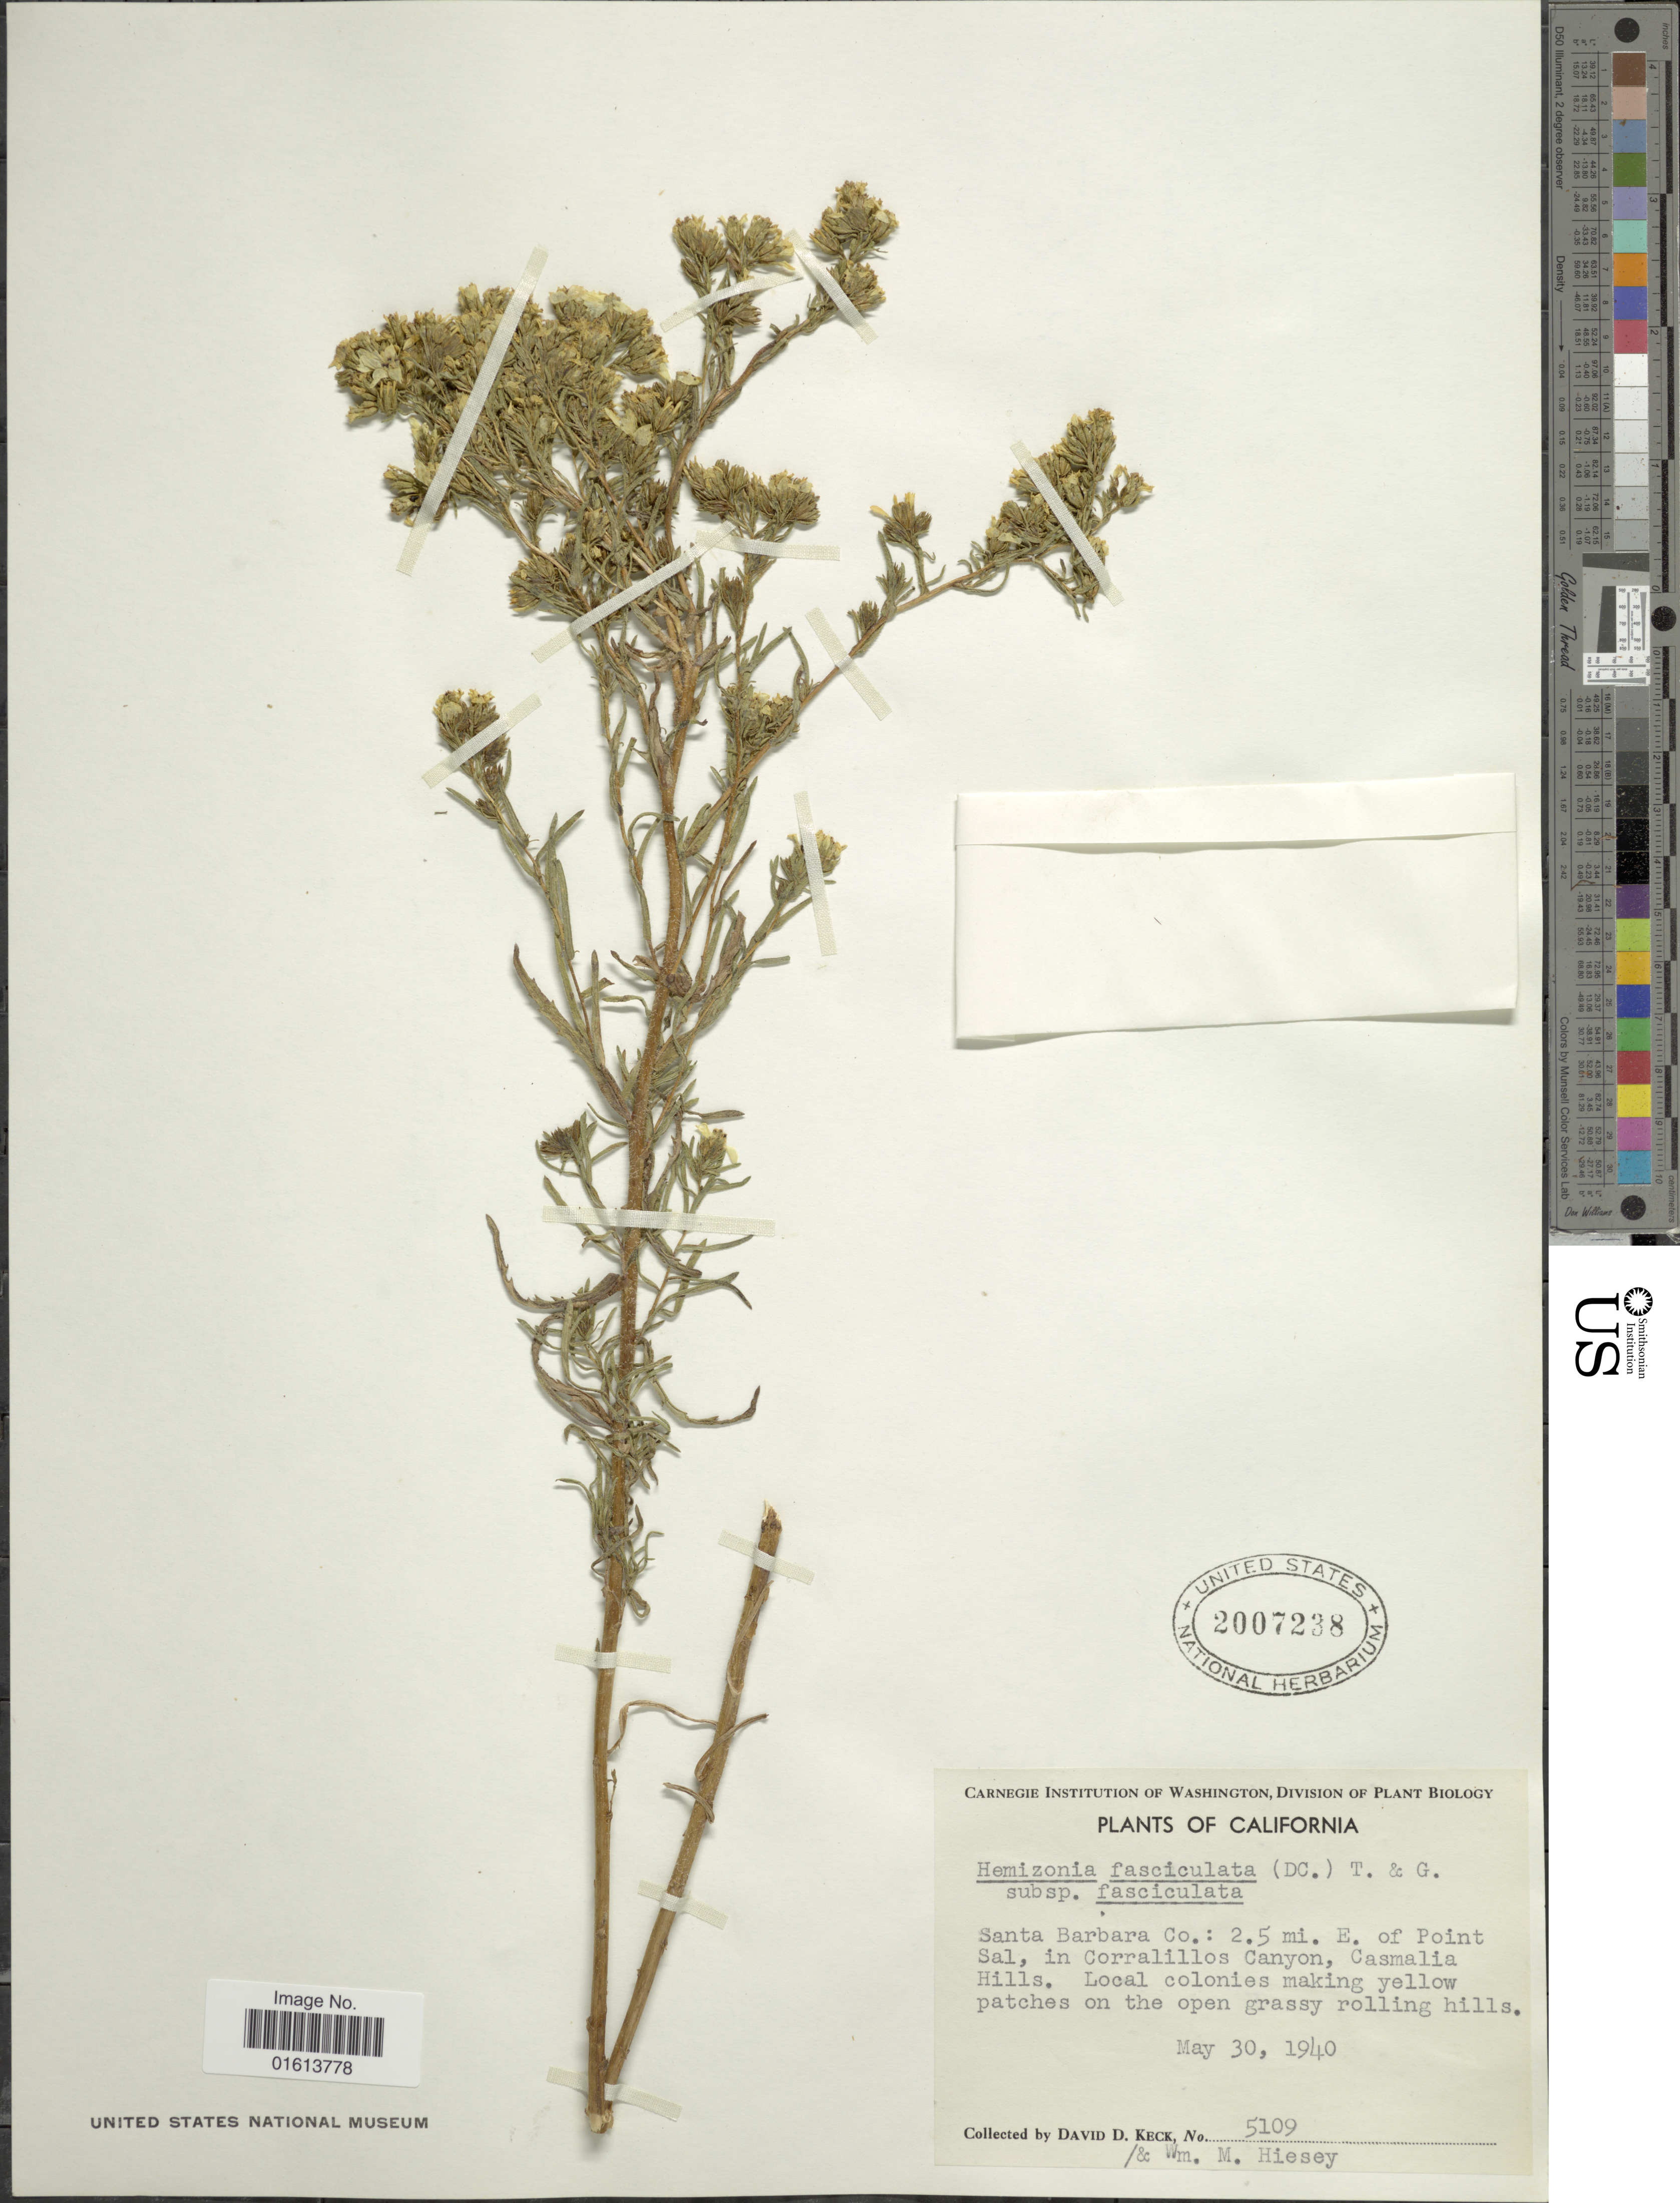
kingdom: Plantae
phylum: Tracheophyta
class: Magnoliopsida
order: Asterales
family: Asteraceae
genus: Deinandra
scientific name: Deinandra fasciculata subsp. fasciculata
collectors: D. D. Keck & W. Hiesey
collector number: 5109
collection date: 1940-05-30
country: United States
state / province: California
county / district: Santa Barbara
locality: California. Santa Barbara Co. : 2.5 mi. E. of point Sal, in Corralillos Canyon, Casmalia Hills.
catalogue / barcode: US 2007238